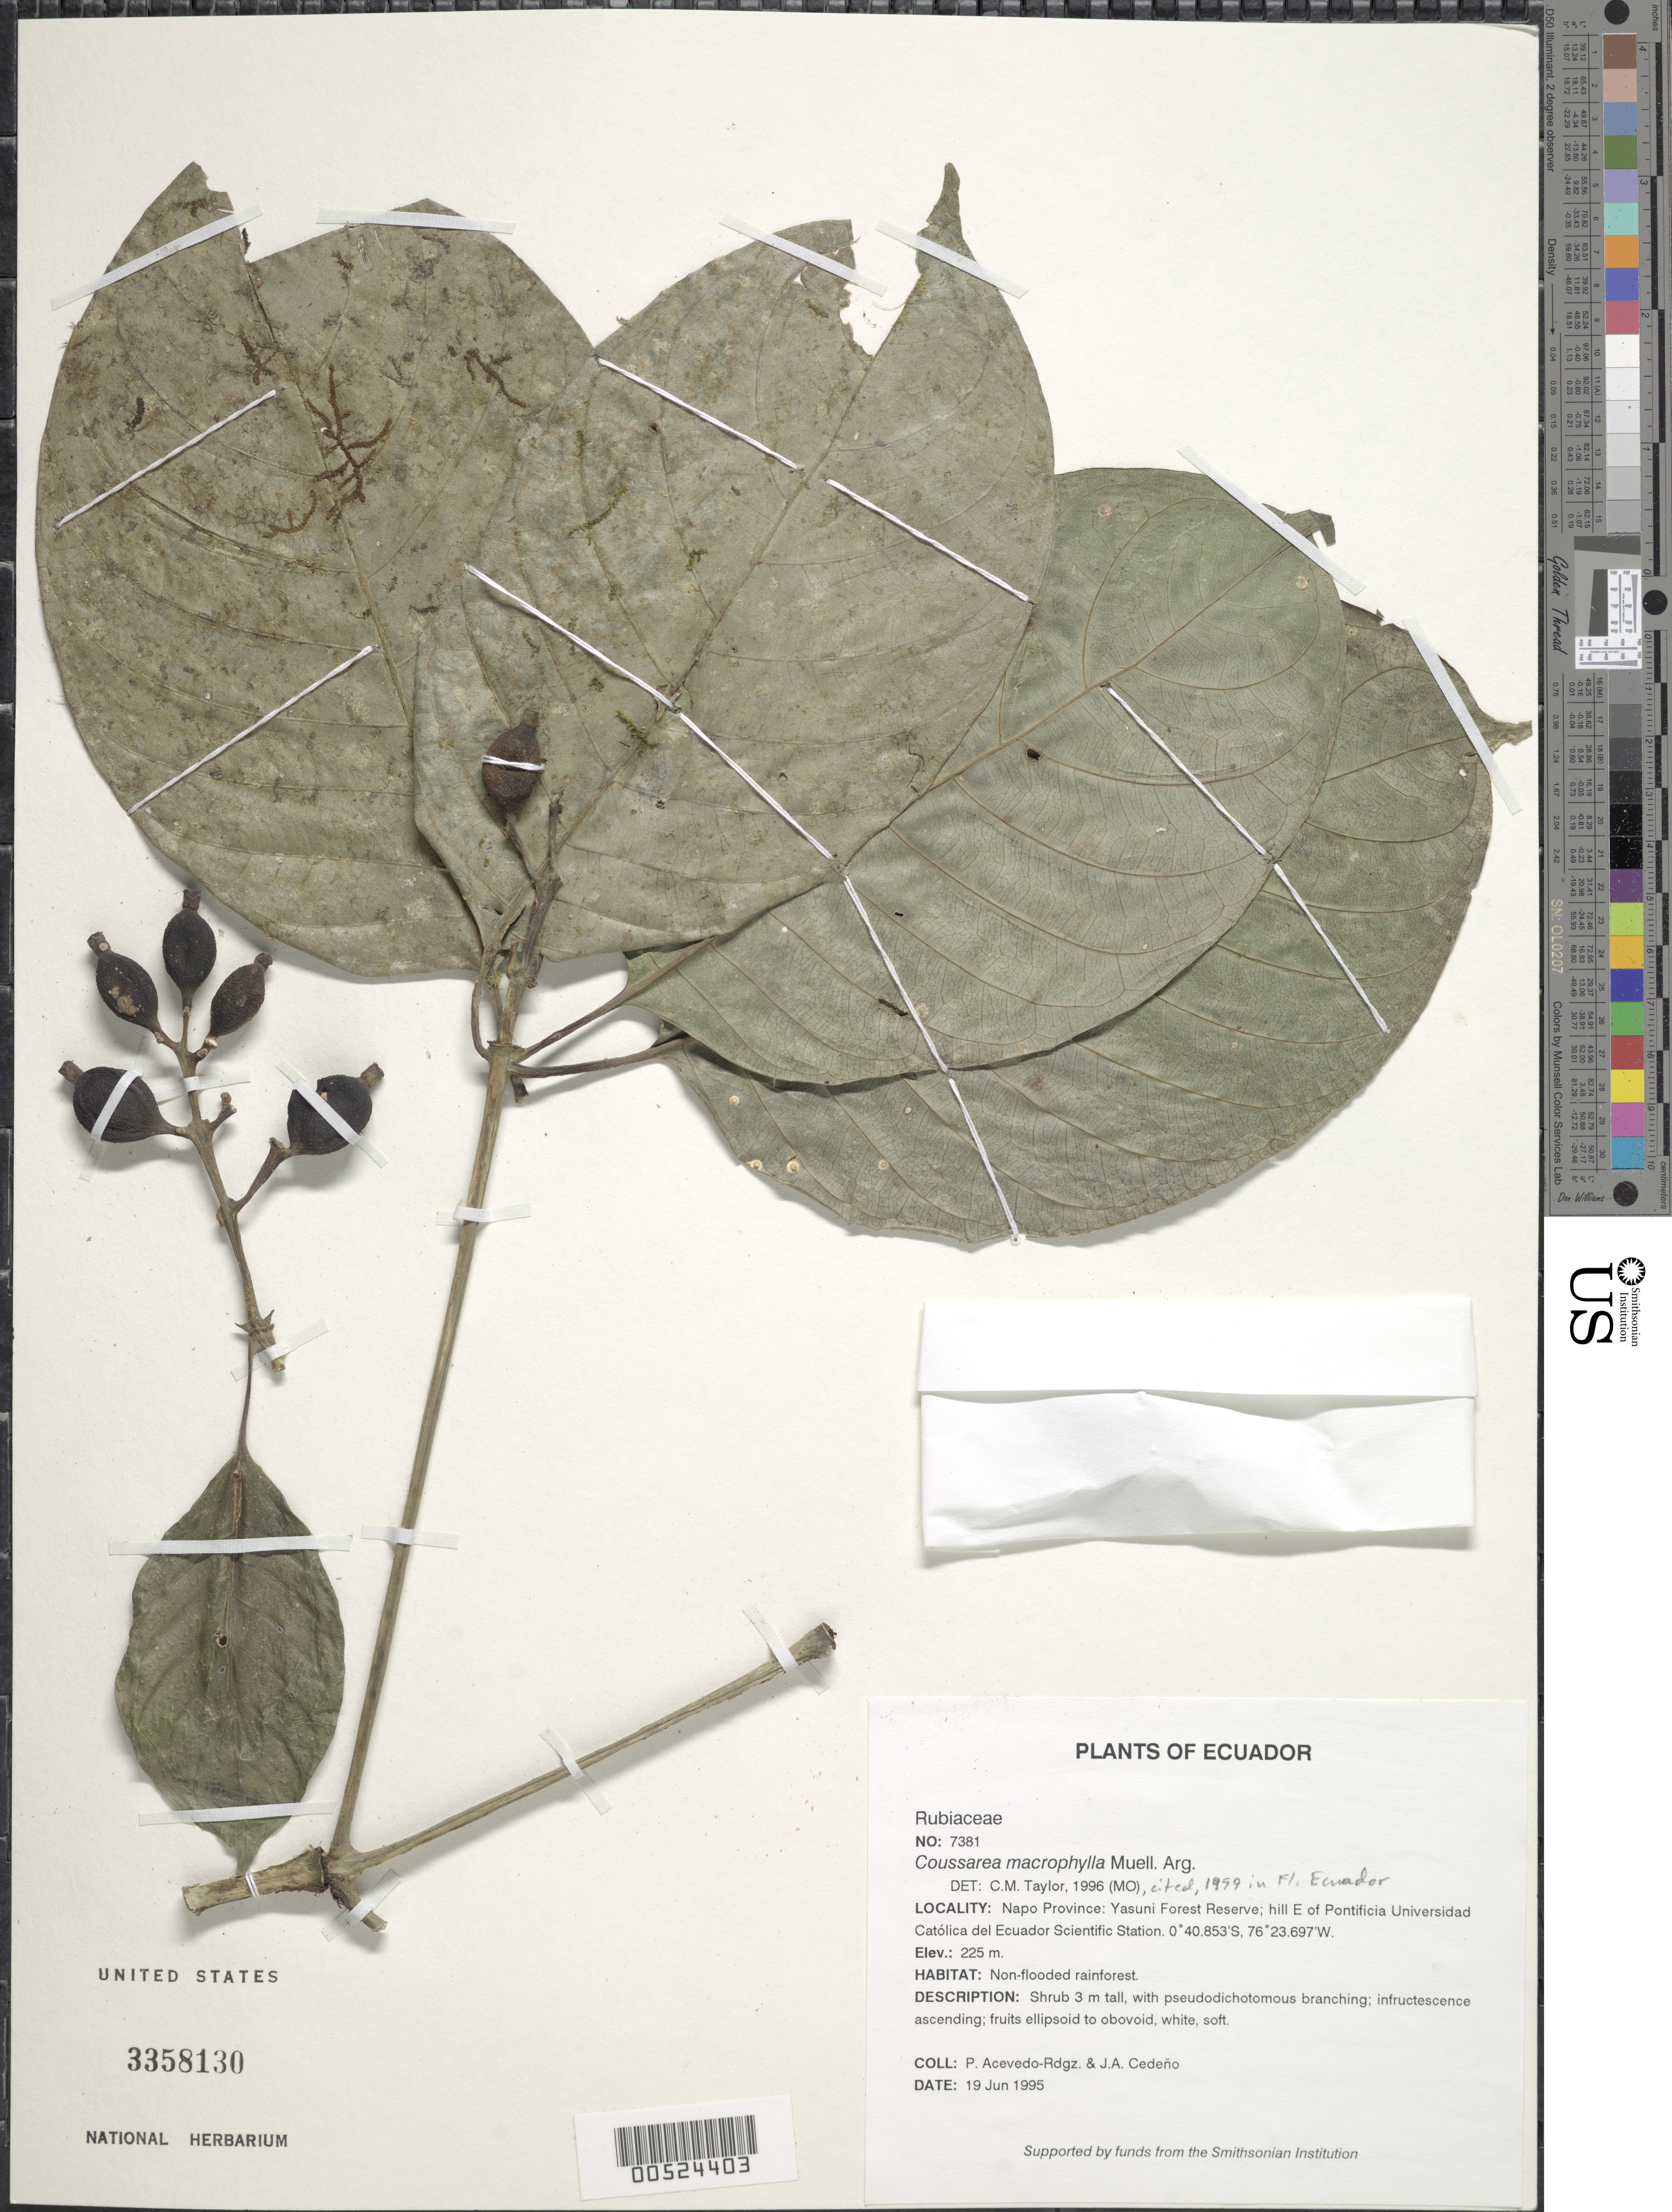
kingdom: Plantae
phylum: Tracheophyta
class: Magnoliopsida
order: Gentianales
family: Rubiaceae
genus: Coussarea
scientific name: Coussarea macrophylla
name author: Müll. Arg.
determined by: Taylor, Charlotte M.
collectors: P. Acevedo-Rodr. & J. A. Cedeño M.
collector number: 7381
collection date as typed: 19 Jun 1995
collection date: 1995-06-19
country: Ecuador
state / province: Napo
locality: Napo Province: Yasuni Forest Reserve; hill E of Pontificia Universidad Católica del Ecuador Scientific Station.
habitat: Non-flooded rainforest.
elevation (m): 225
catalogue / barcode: US 3358130